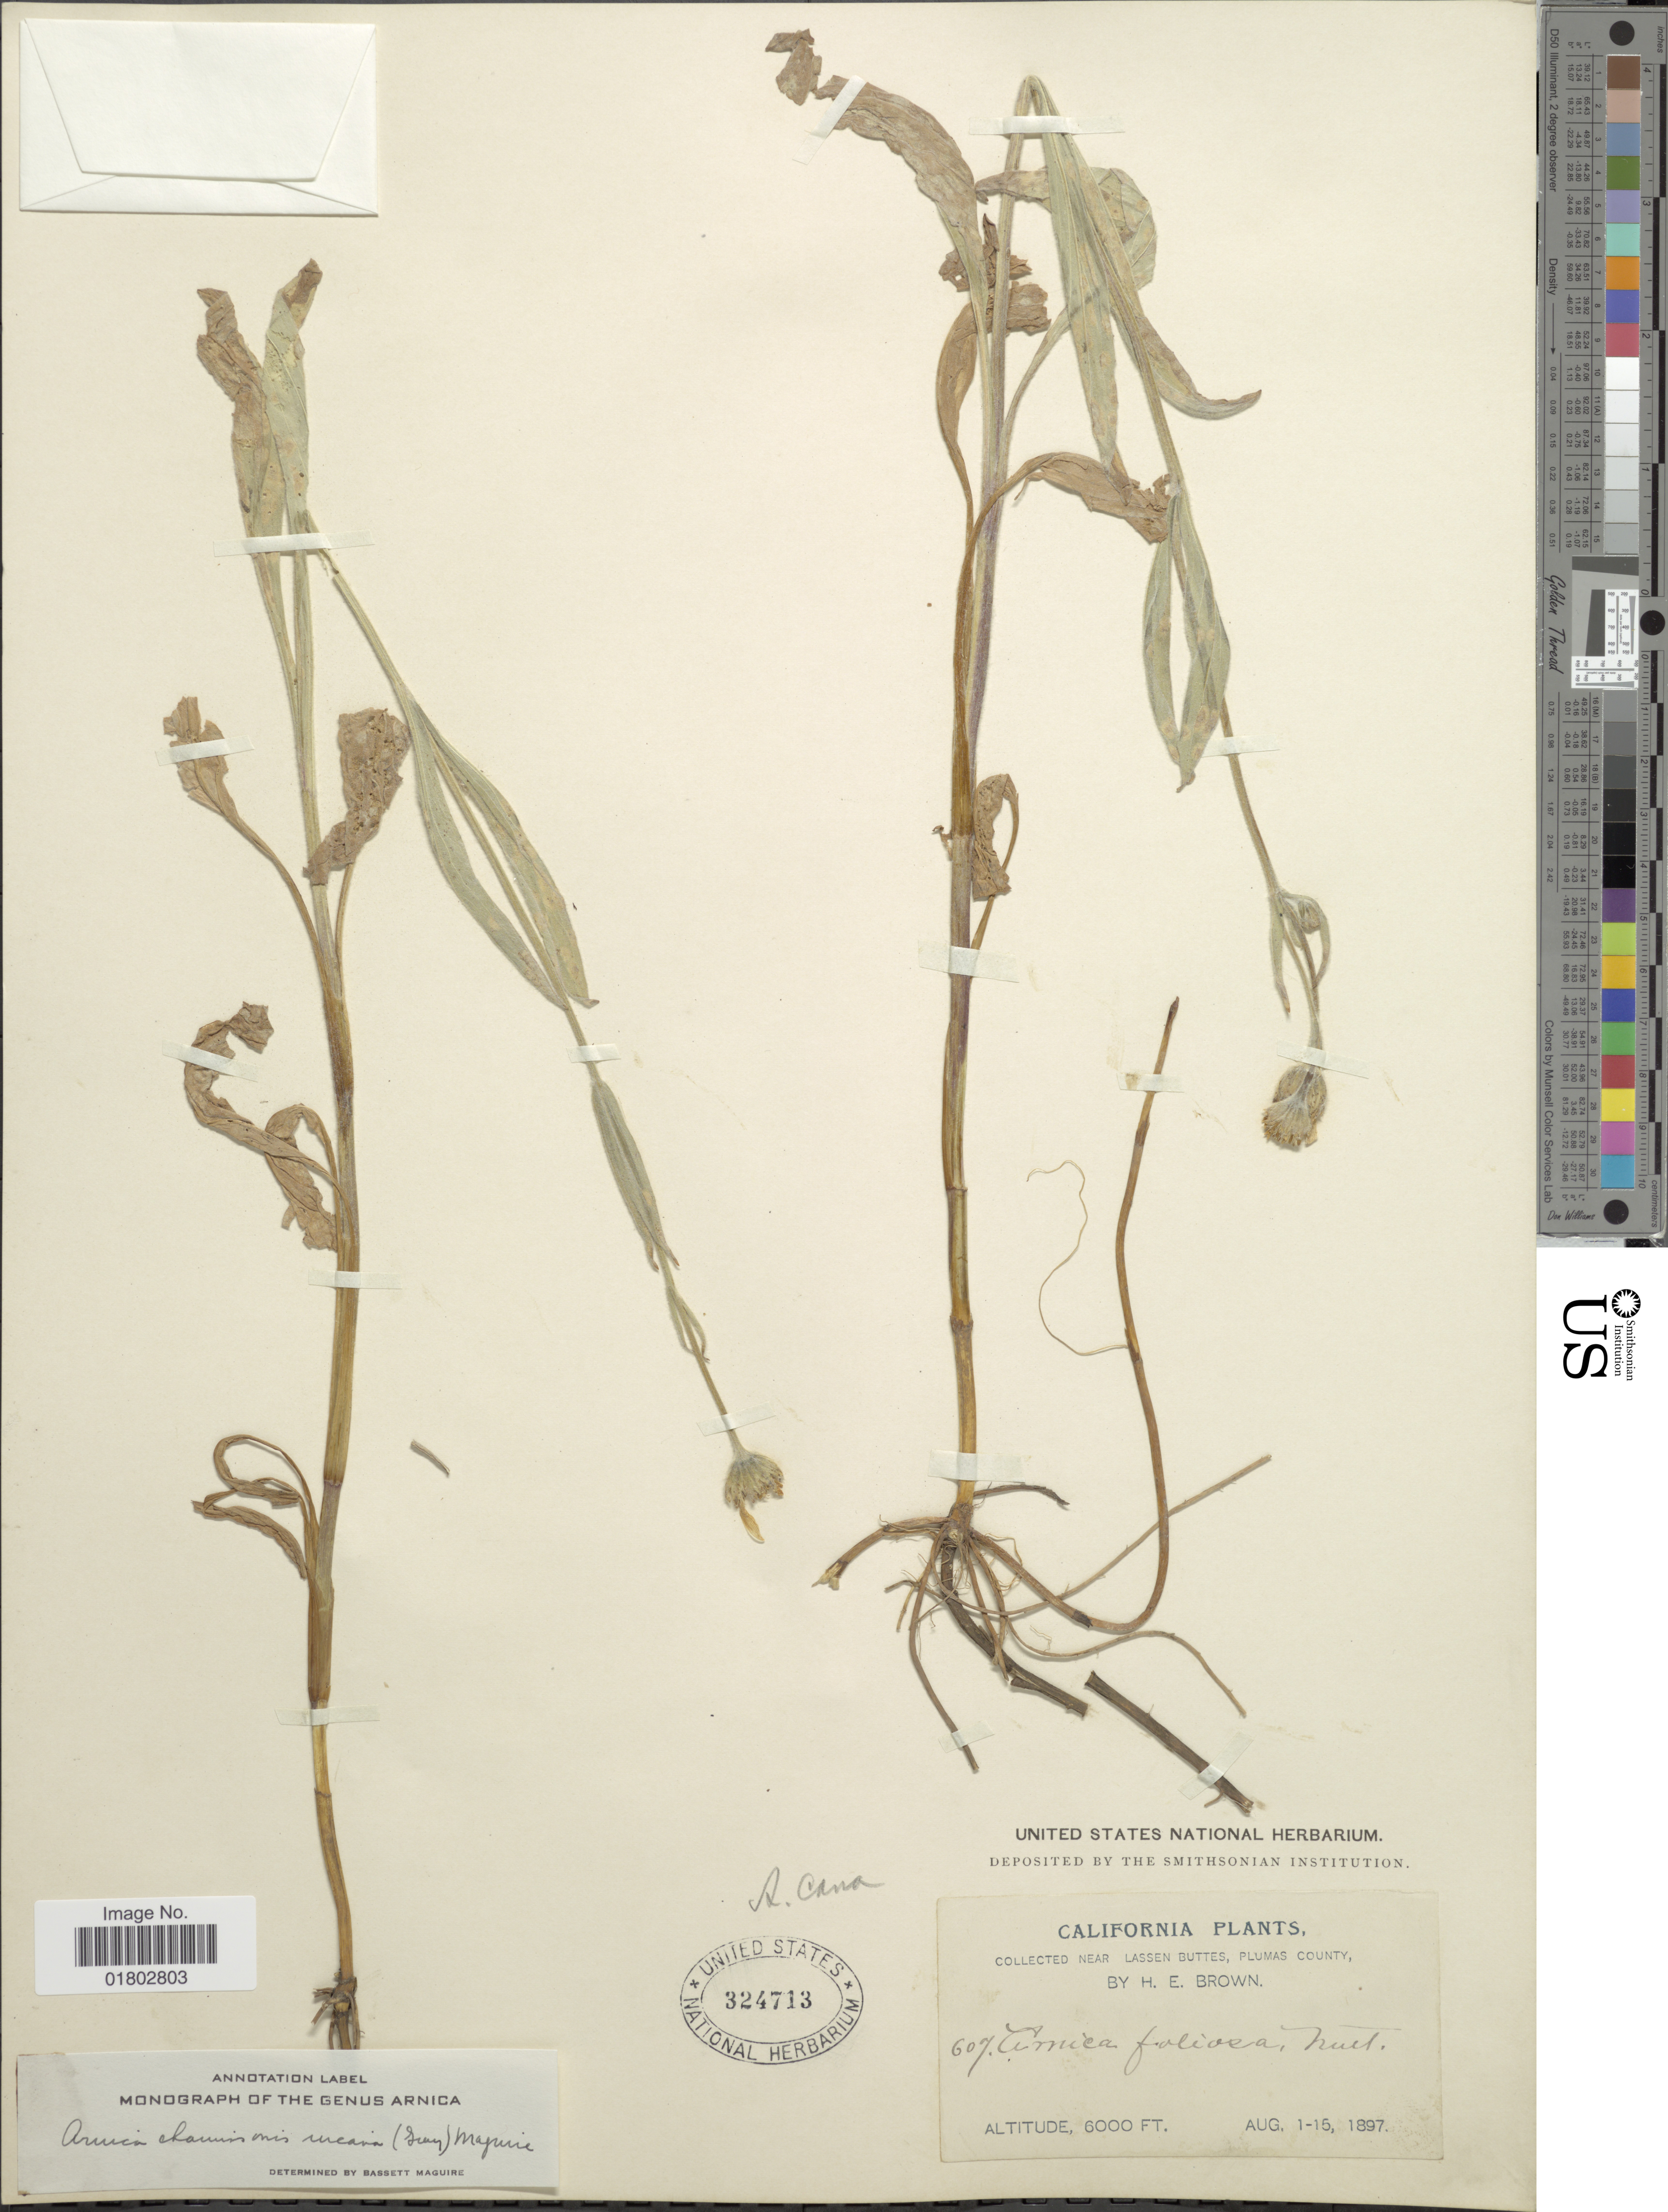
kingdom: Plantae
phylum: Tracheophyta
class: Magnoliopsida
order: Asterales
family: Asteraceae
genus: Arnica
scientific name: Arnica chamissonis subsp. incana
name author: (A. Gray) Maguire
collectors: H. E. Brown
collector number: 607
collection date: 1897-08-01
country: United States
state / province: California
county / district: Plumas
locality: Near Lassen Buttles, Plumas County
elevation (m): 1829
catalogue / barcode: US 324713